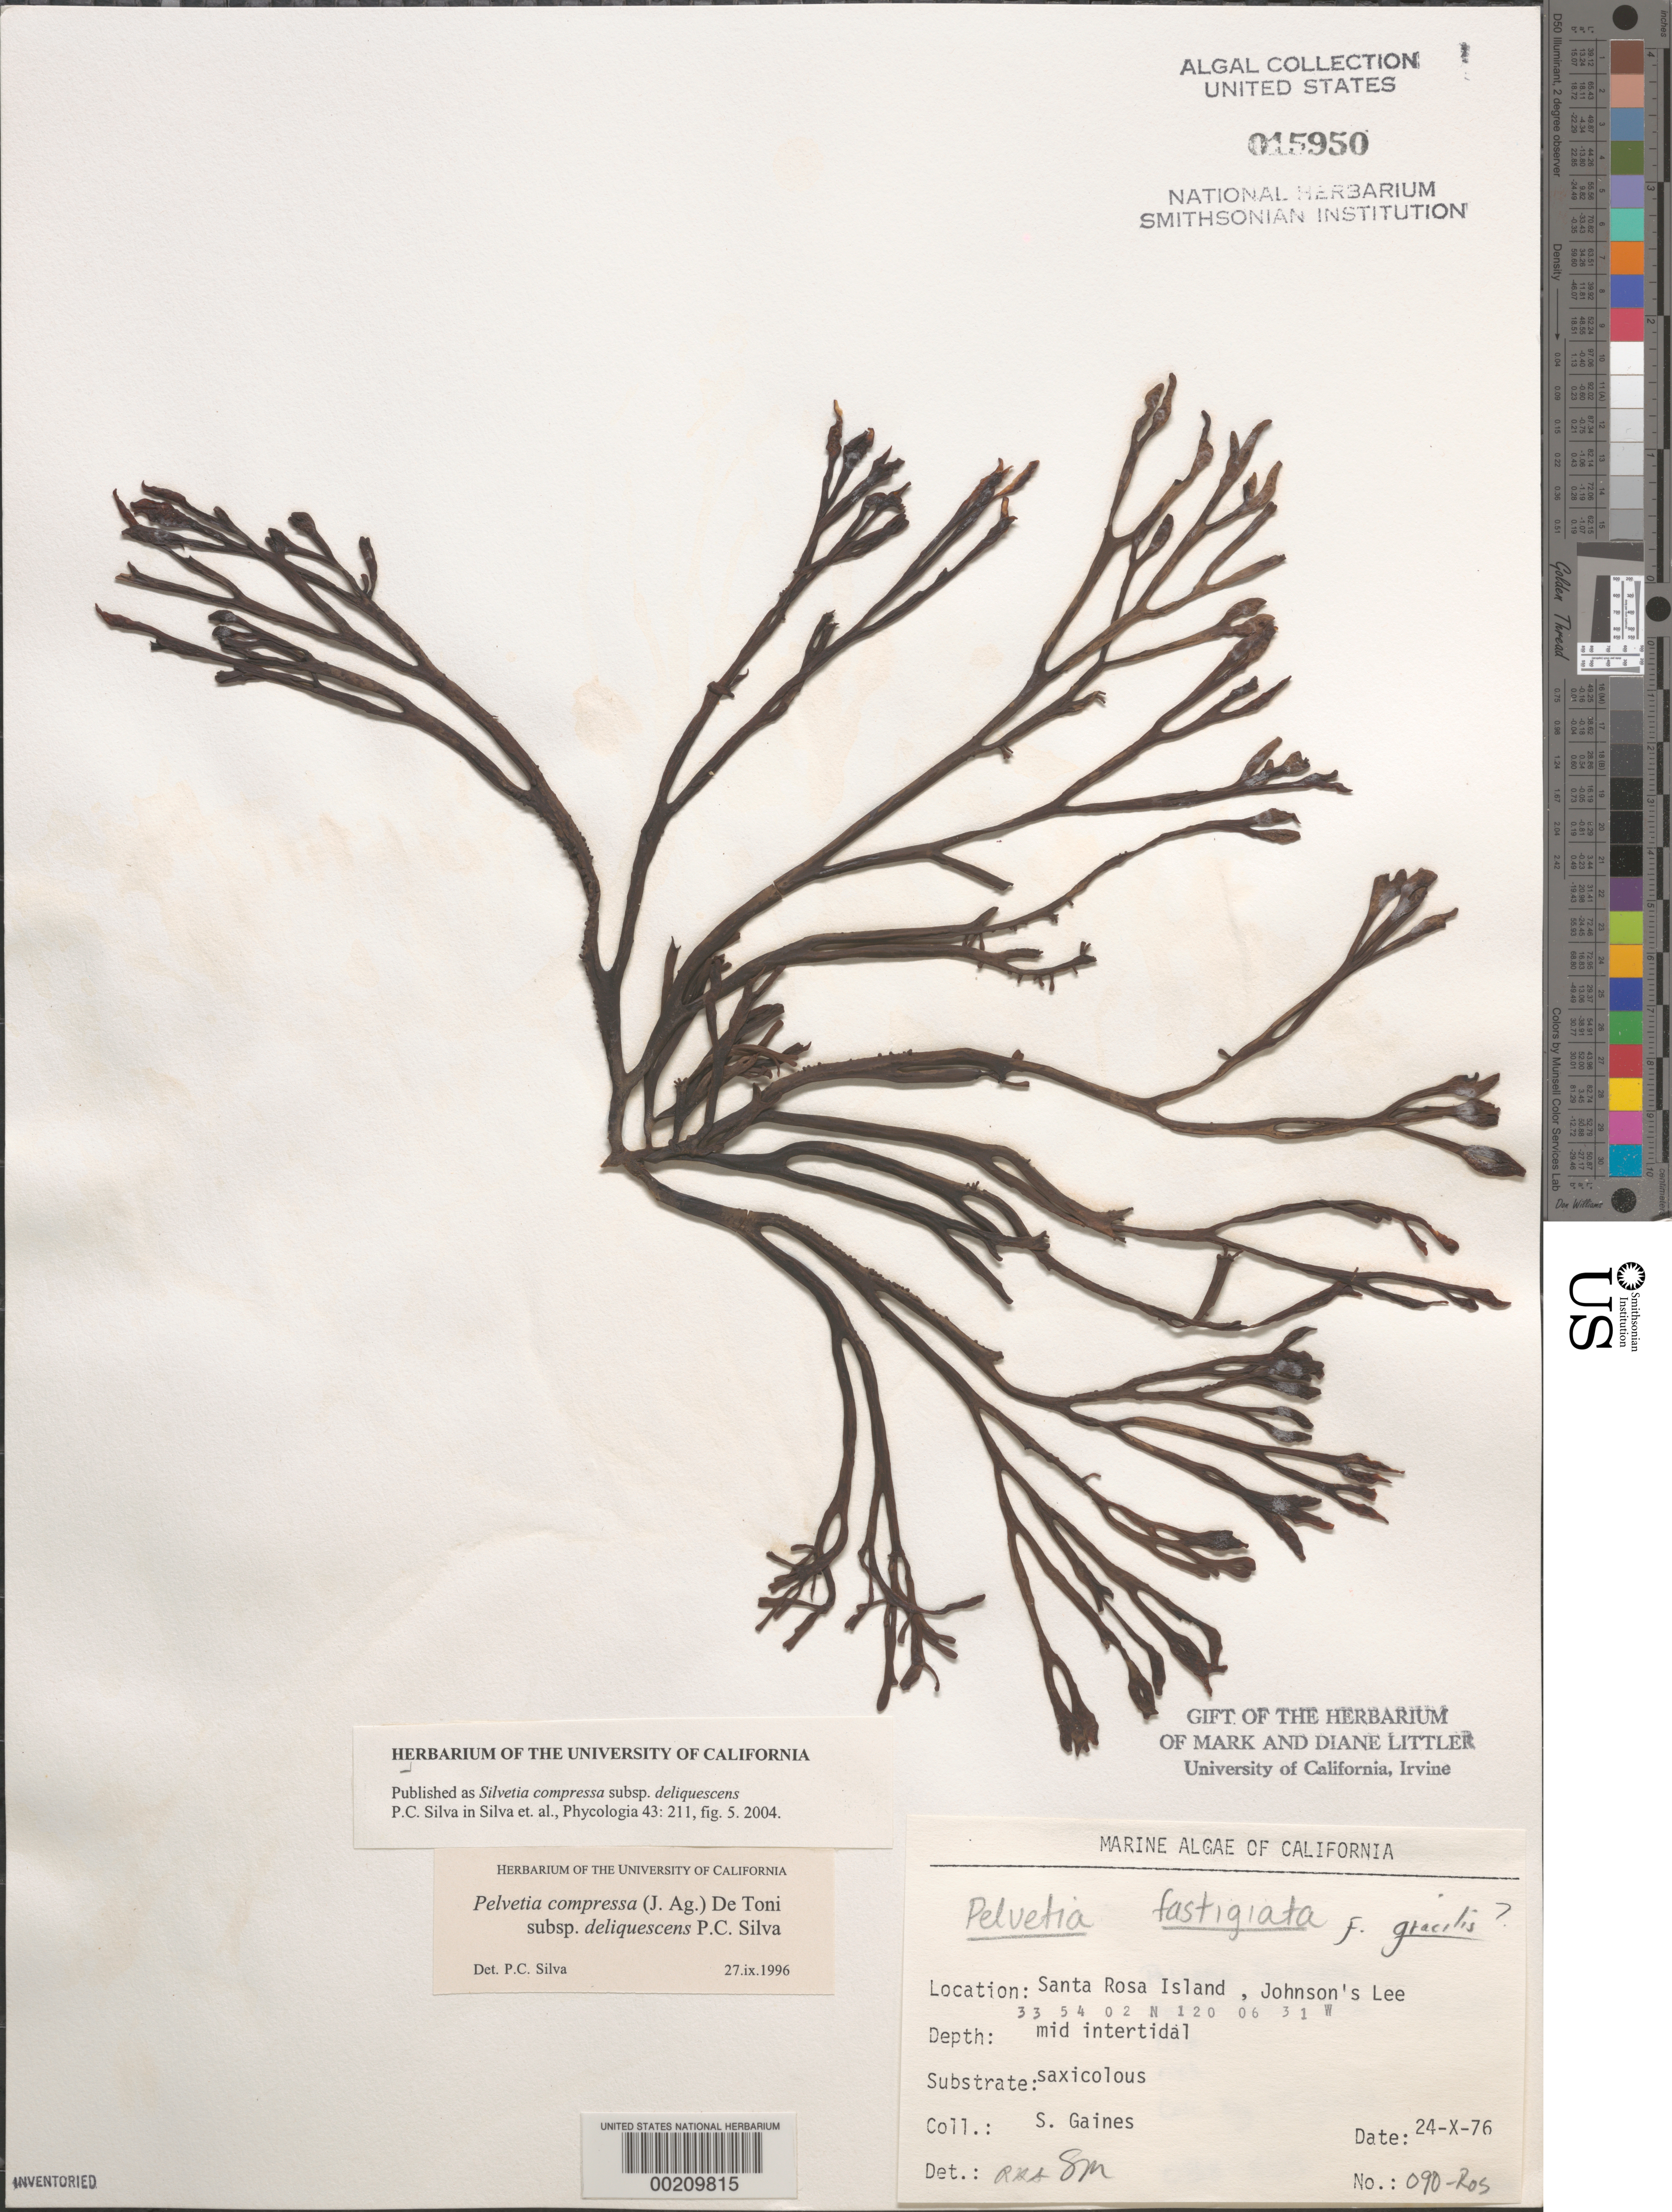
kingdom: Chromista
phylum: Ochrophyta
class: Phaeophyceae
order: Fucales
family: Fucaceae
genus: Silvetia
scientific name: Silvetia compressa subsp. deliquescens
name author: P.C. Silva in P.C. Silva et al.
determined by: Silva, P. C.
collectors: S. Gaines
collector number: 090-ROS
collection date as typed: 24 Oct 1976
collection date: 1976-10-24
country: United States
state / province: California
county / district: Santa Barbara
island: Santa Rosa Island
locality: Johnson's Lee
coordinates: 33 54 02 N, 120 06 31 W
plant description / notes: BLM-SOCALBIGHT Rocky Intertidal Survey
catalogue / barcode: US 15950